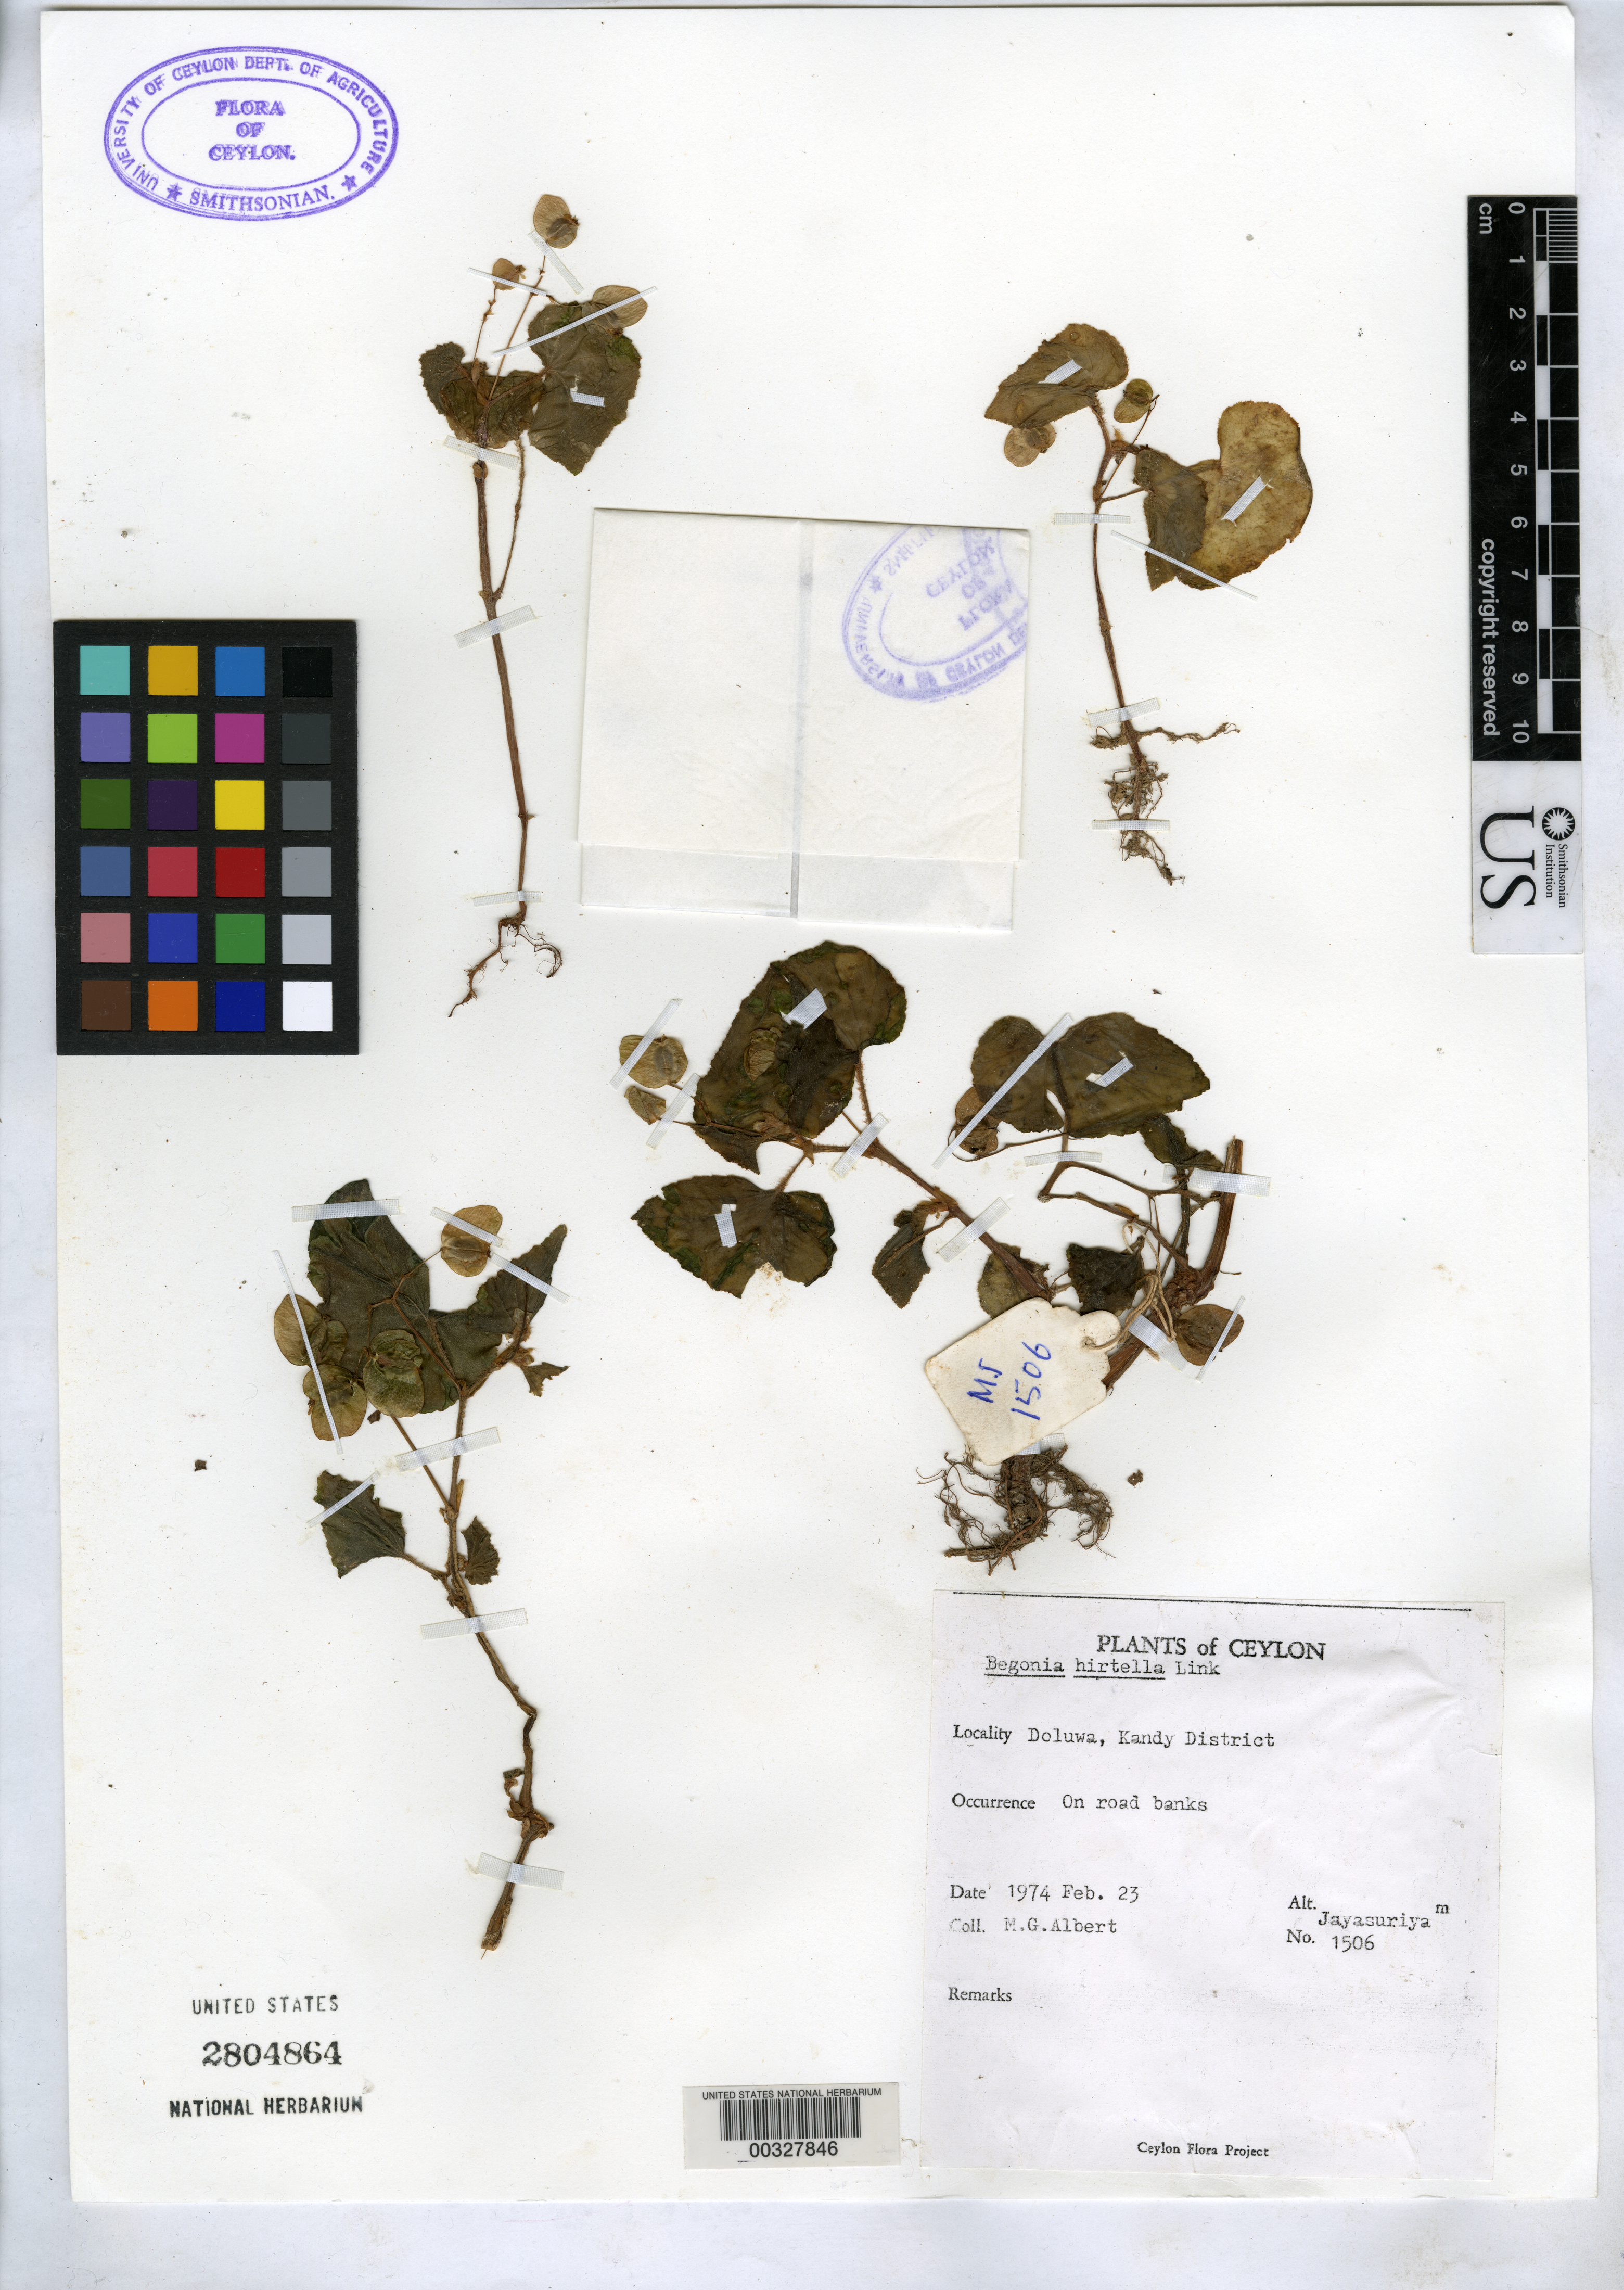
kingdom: Plantae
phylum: Tracheophyta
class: Magnoliopsida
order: Cucurbitales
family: Begoniaceae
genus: Begonia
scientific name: Begonia hirtella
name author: Link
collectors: A. H. Jayasuriya & M. G. Albert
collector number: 1506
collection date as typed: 23 Feb 1974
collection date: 1974-02-23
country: Sri Lanka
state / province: Central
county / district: Kandy Dist.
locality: Doluwa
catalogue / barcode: US 2804864